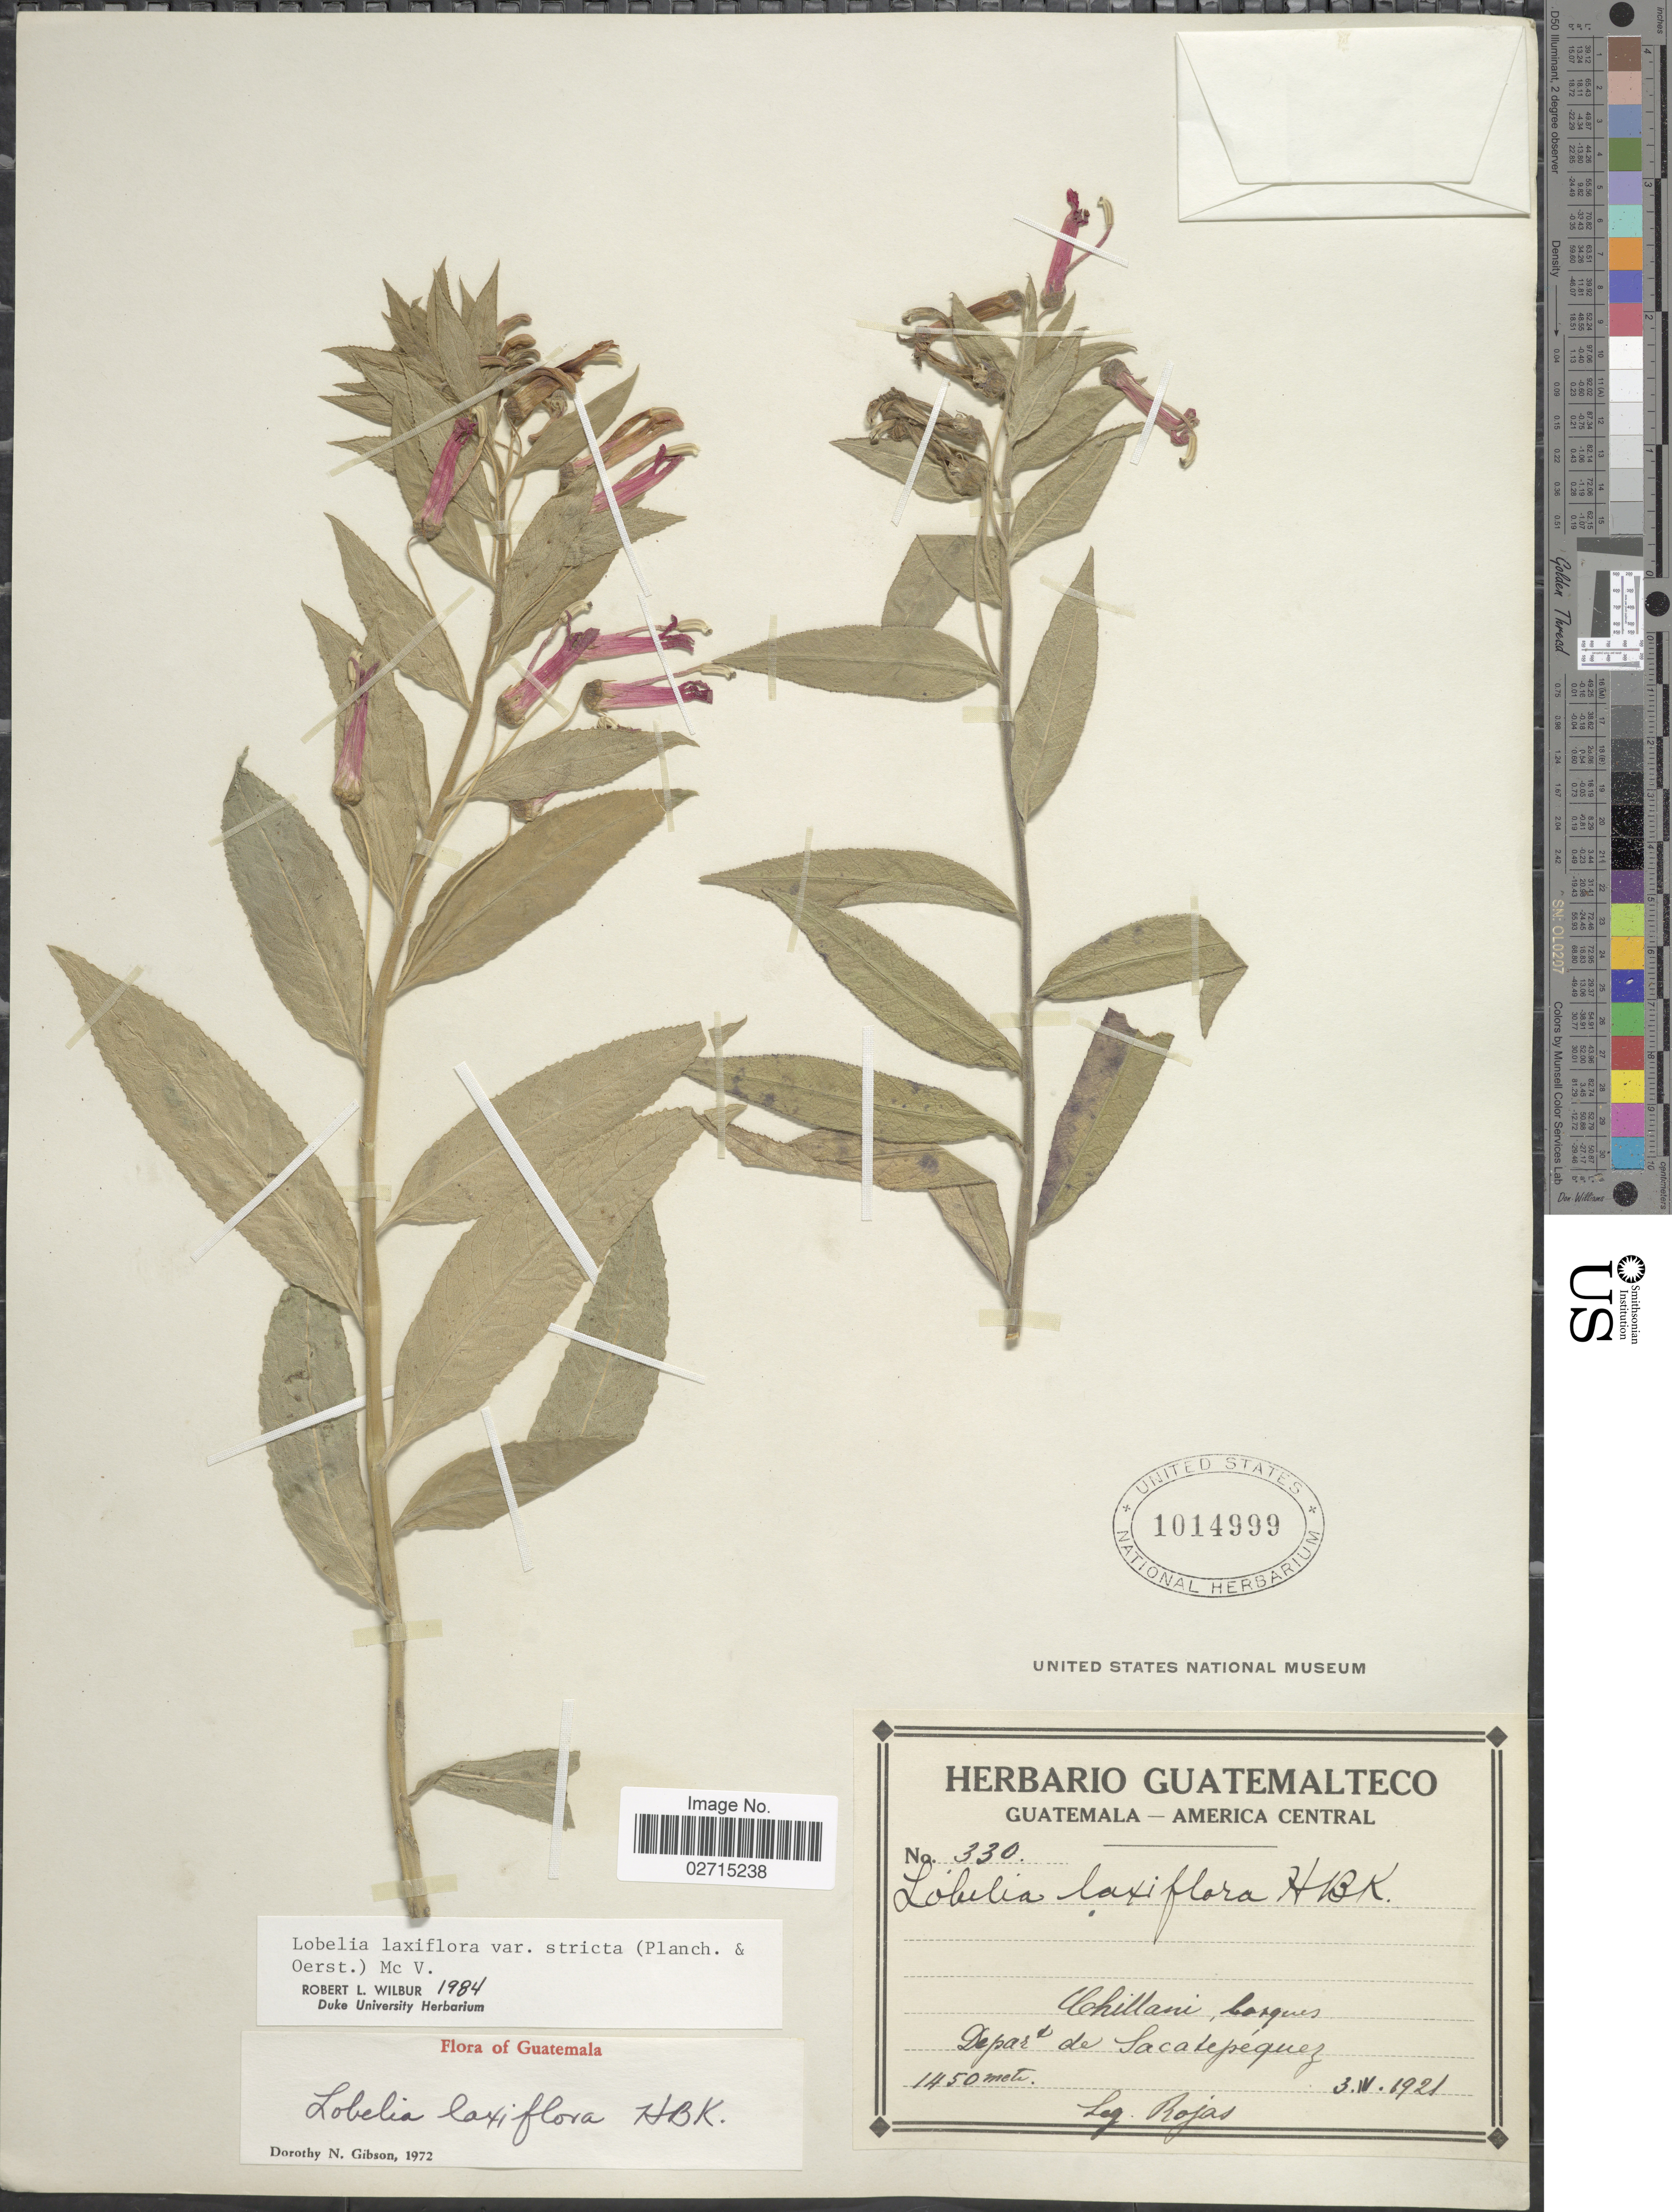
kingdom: Plantae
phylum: Tracheophyta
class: Magnoliopsida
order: Asterales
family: Campanulaceae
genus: Lobelia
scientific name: Lobelia laxiflora var. stricta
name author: (Planch. & Oerst.) McVaugh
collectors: Rojas, --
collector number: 330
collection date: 1921-04-03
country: Guatemala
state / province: Sacatepéquez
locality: Chillani, bosques, Depart. de Sacatepéquez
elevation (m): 1450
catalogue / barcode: US 1014999